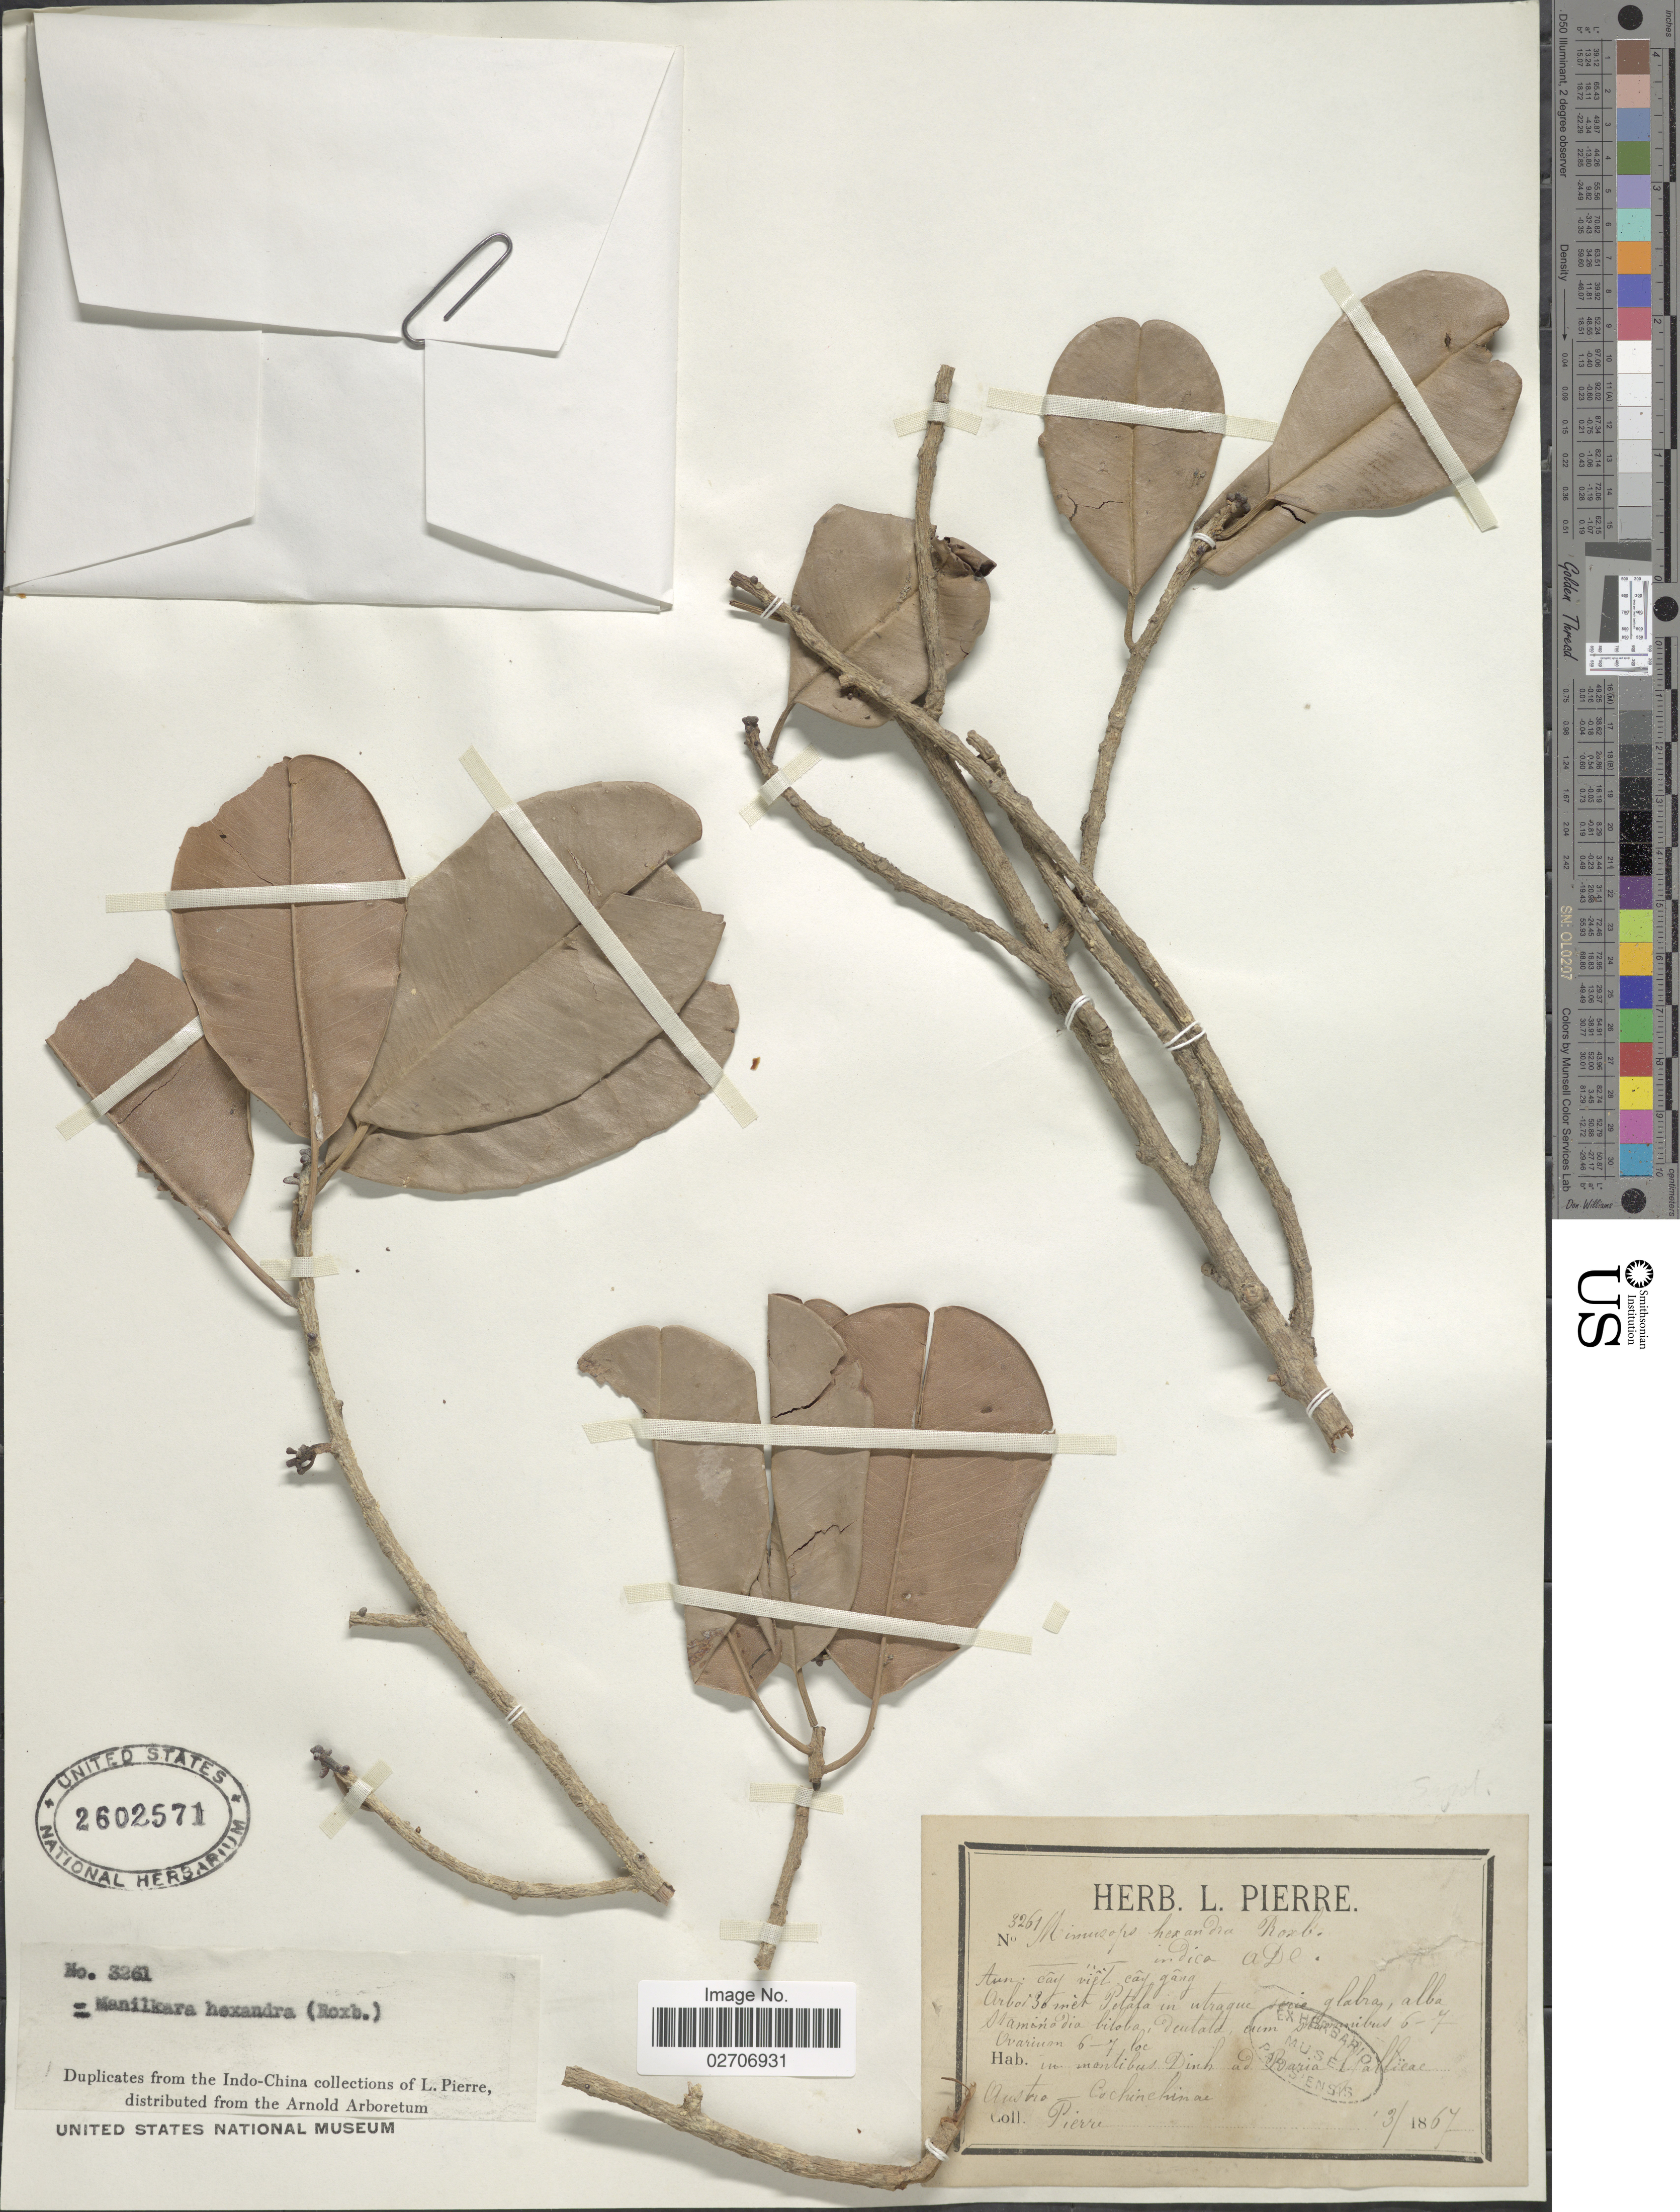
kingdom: Plantae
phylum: Tracheophyta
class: Magnoliopsida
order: Ericales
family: Sapotaceae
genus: Manilkara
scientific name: Manilkara hexandra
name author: (Roxb.) Dubard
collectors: -- Pierre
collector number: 3261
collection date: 1867-03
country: Vietnam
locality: In montibus Dinh ad Baria Gallicae, Austro Cochinchinae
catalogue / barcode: US 2602571